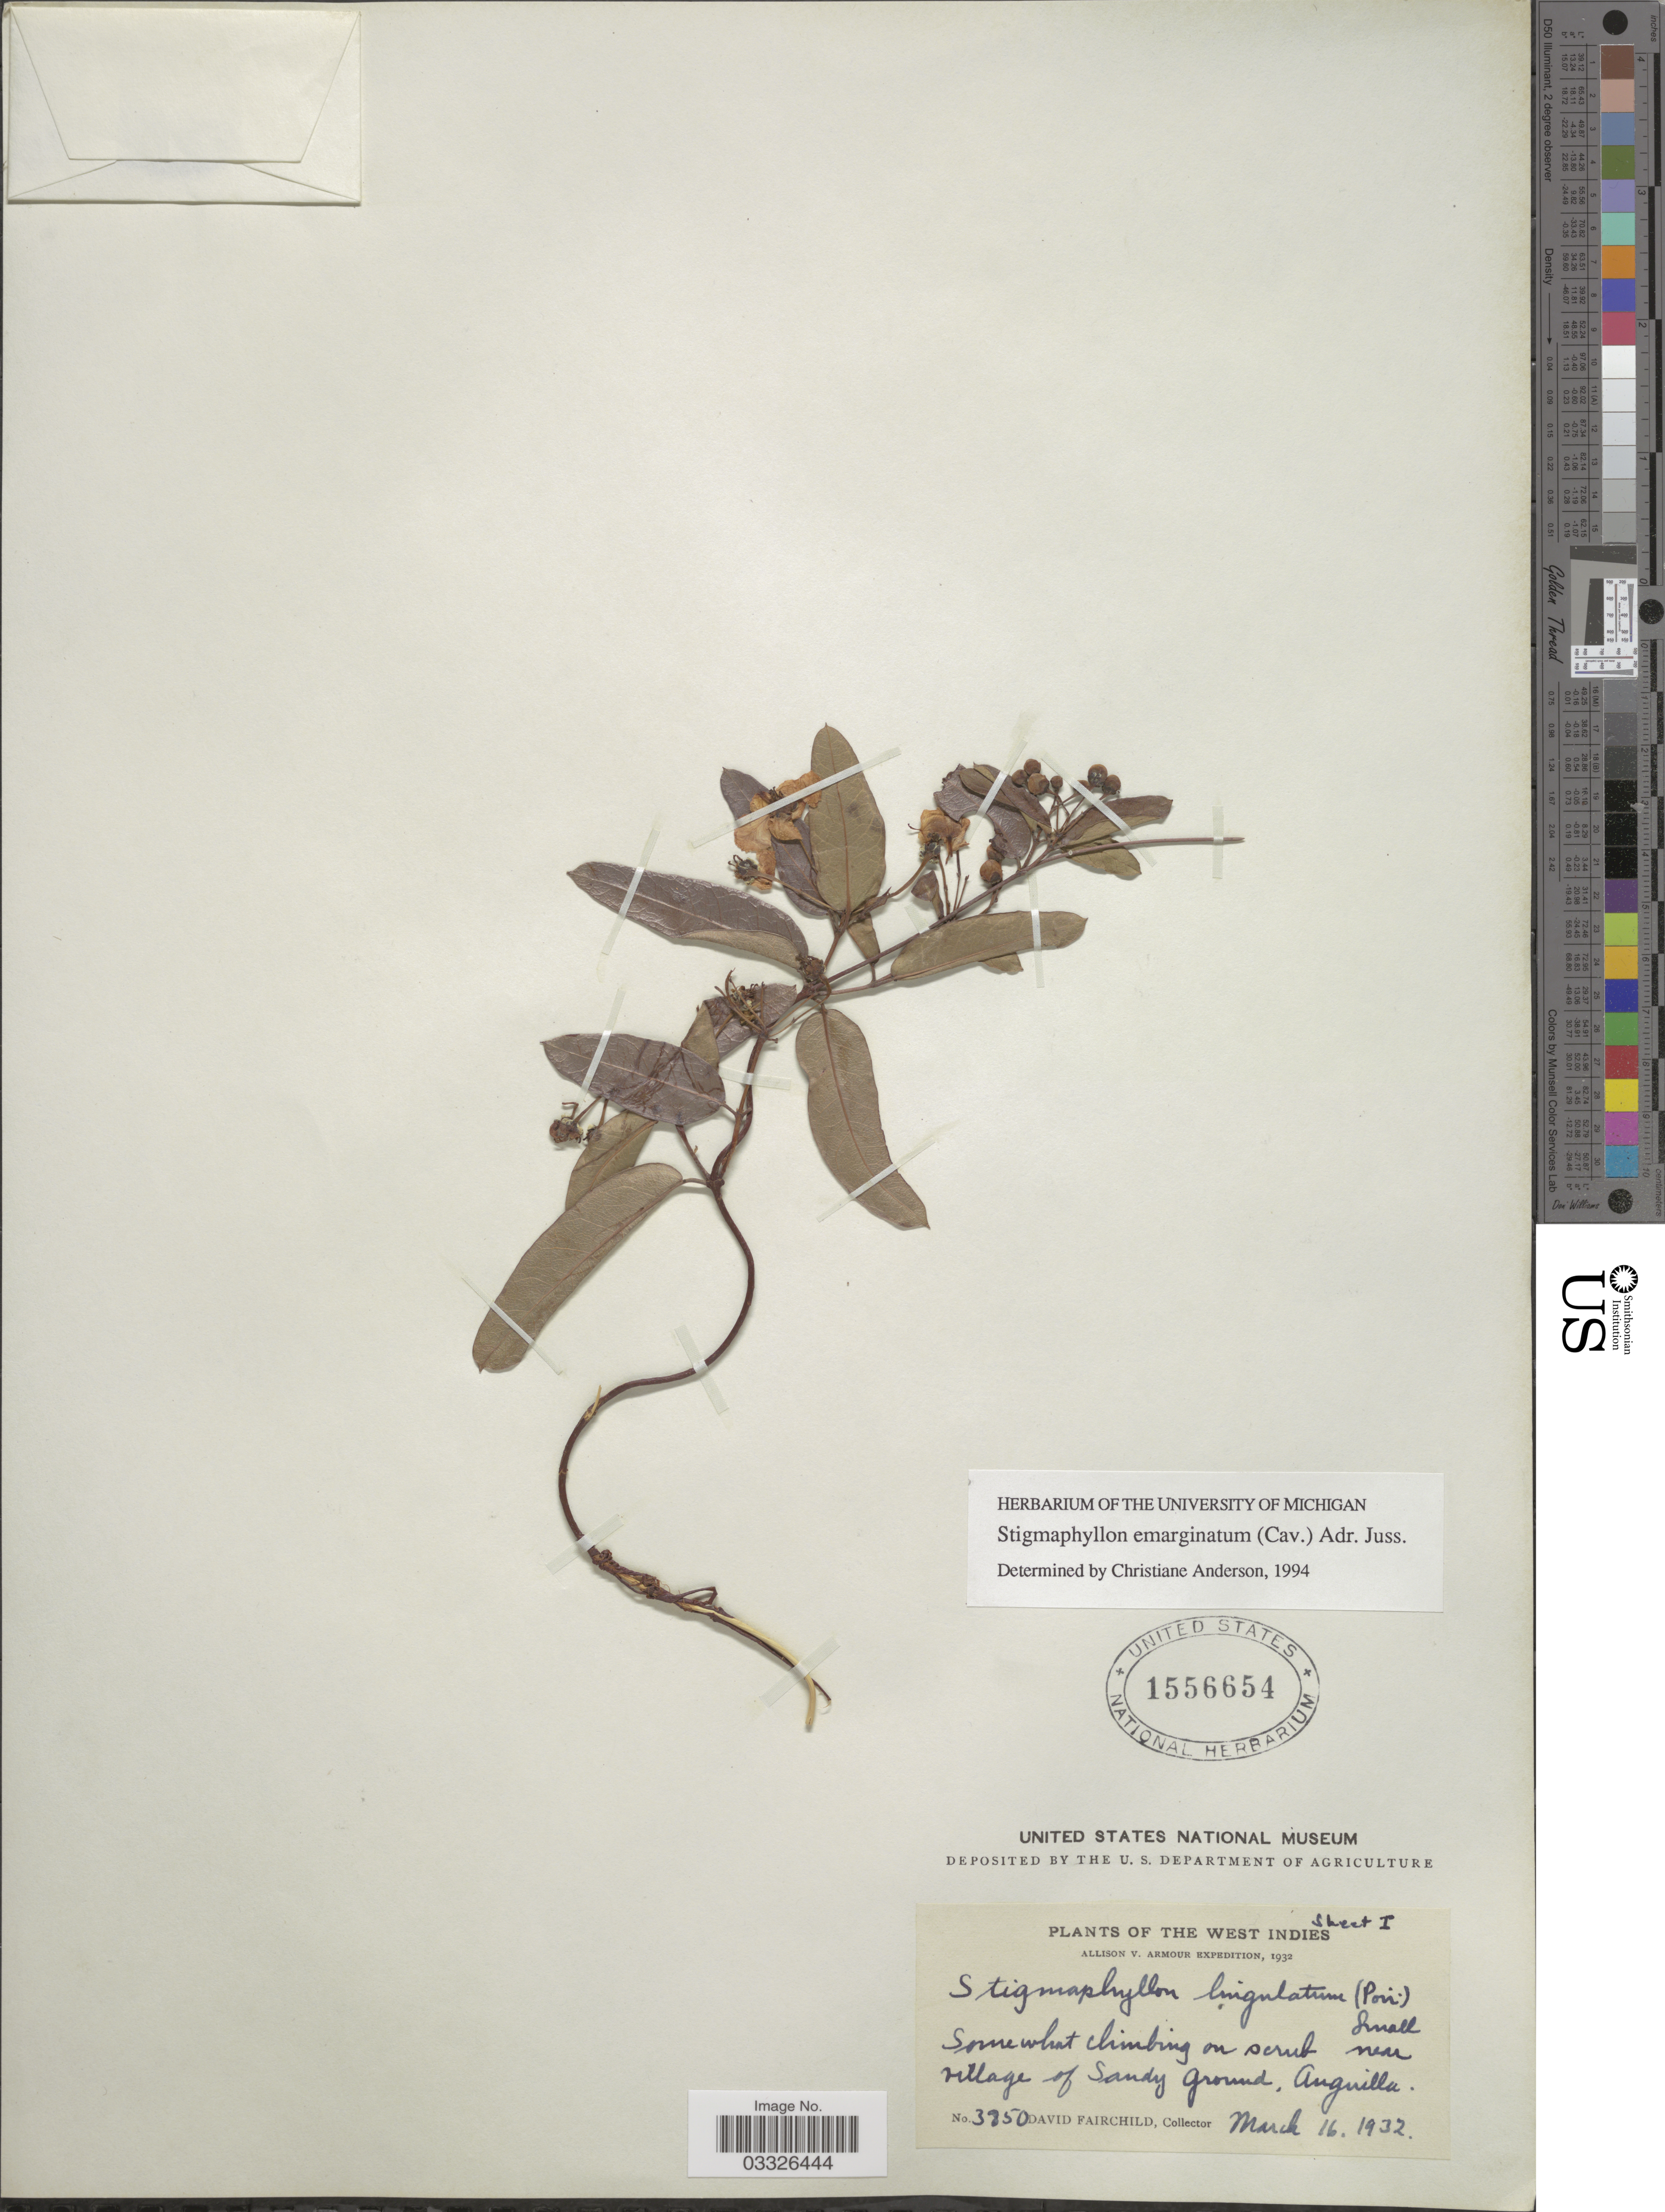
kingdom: Plantae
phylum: Tracheophyta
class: Magnoliopsida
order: Malpighiales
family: Malpighiaceae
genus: Stigmaphyllon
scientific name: Stigmaphyllon emarginatum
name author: (Cav.) A. Juss.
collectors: D. Fairchild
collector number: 3850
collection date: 1932-03-16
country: Anguilla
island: Anguilla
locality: Near village of Sandy Ground.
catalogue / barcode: US 1556654